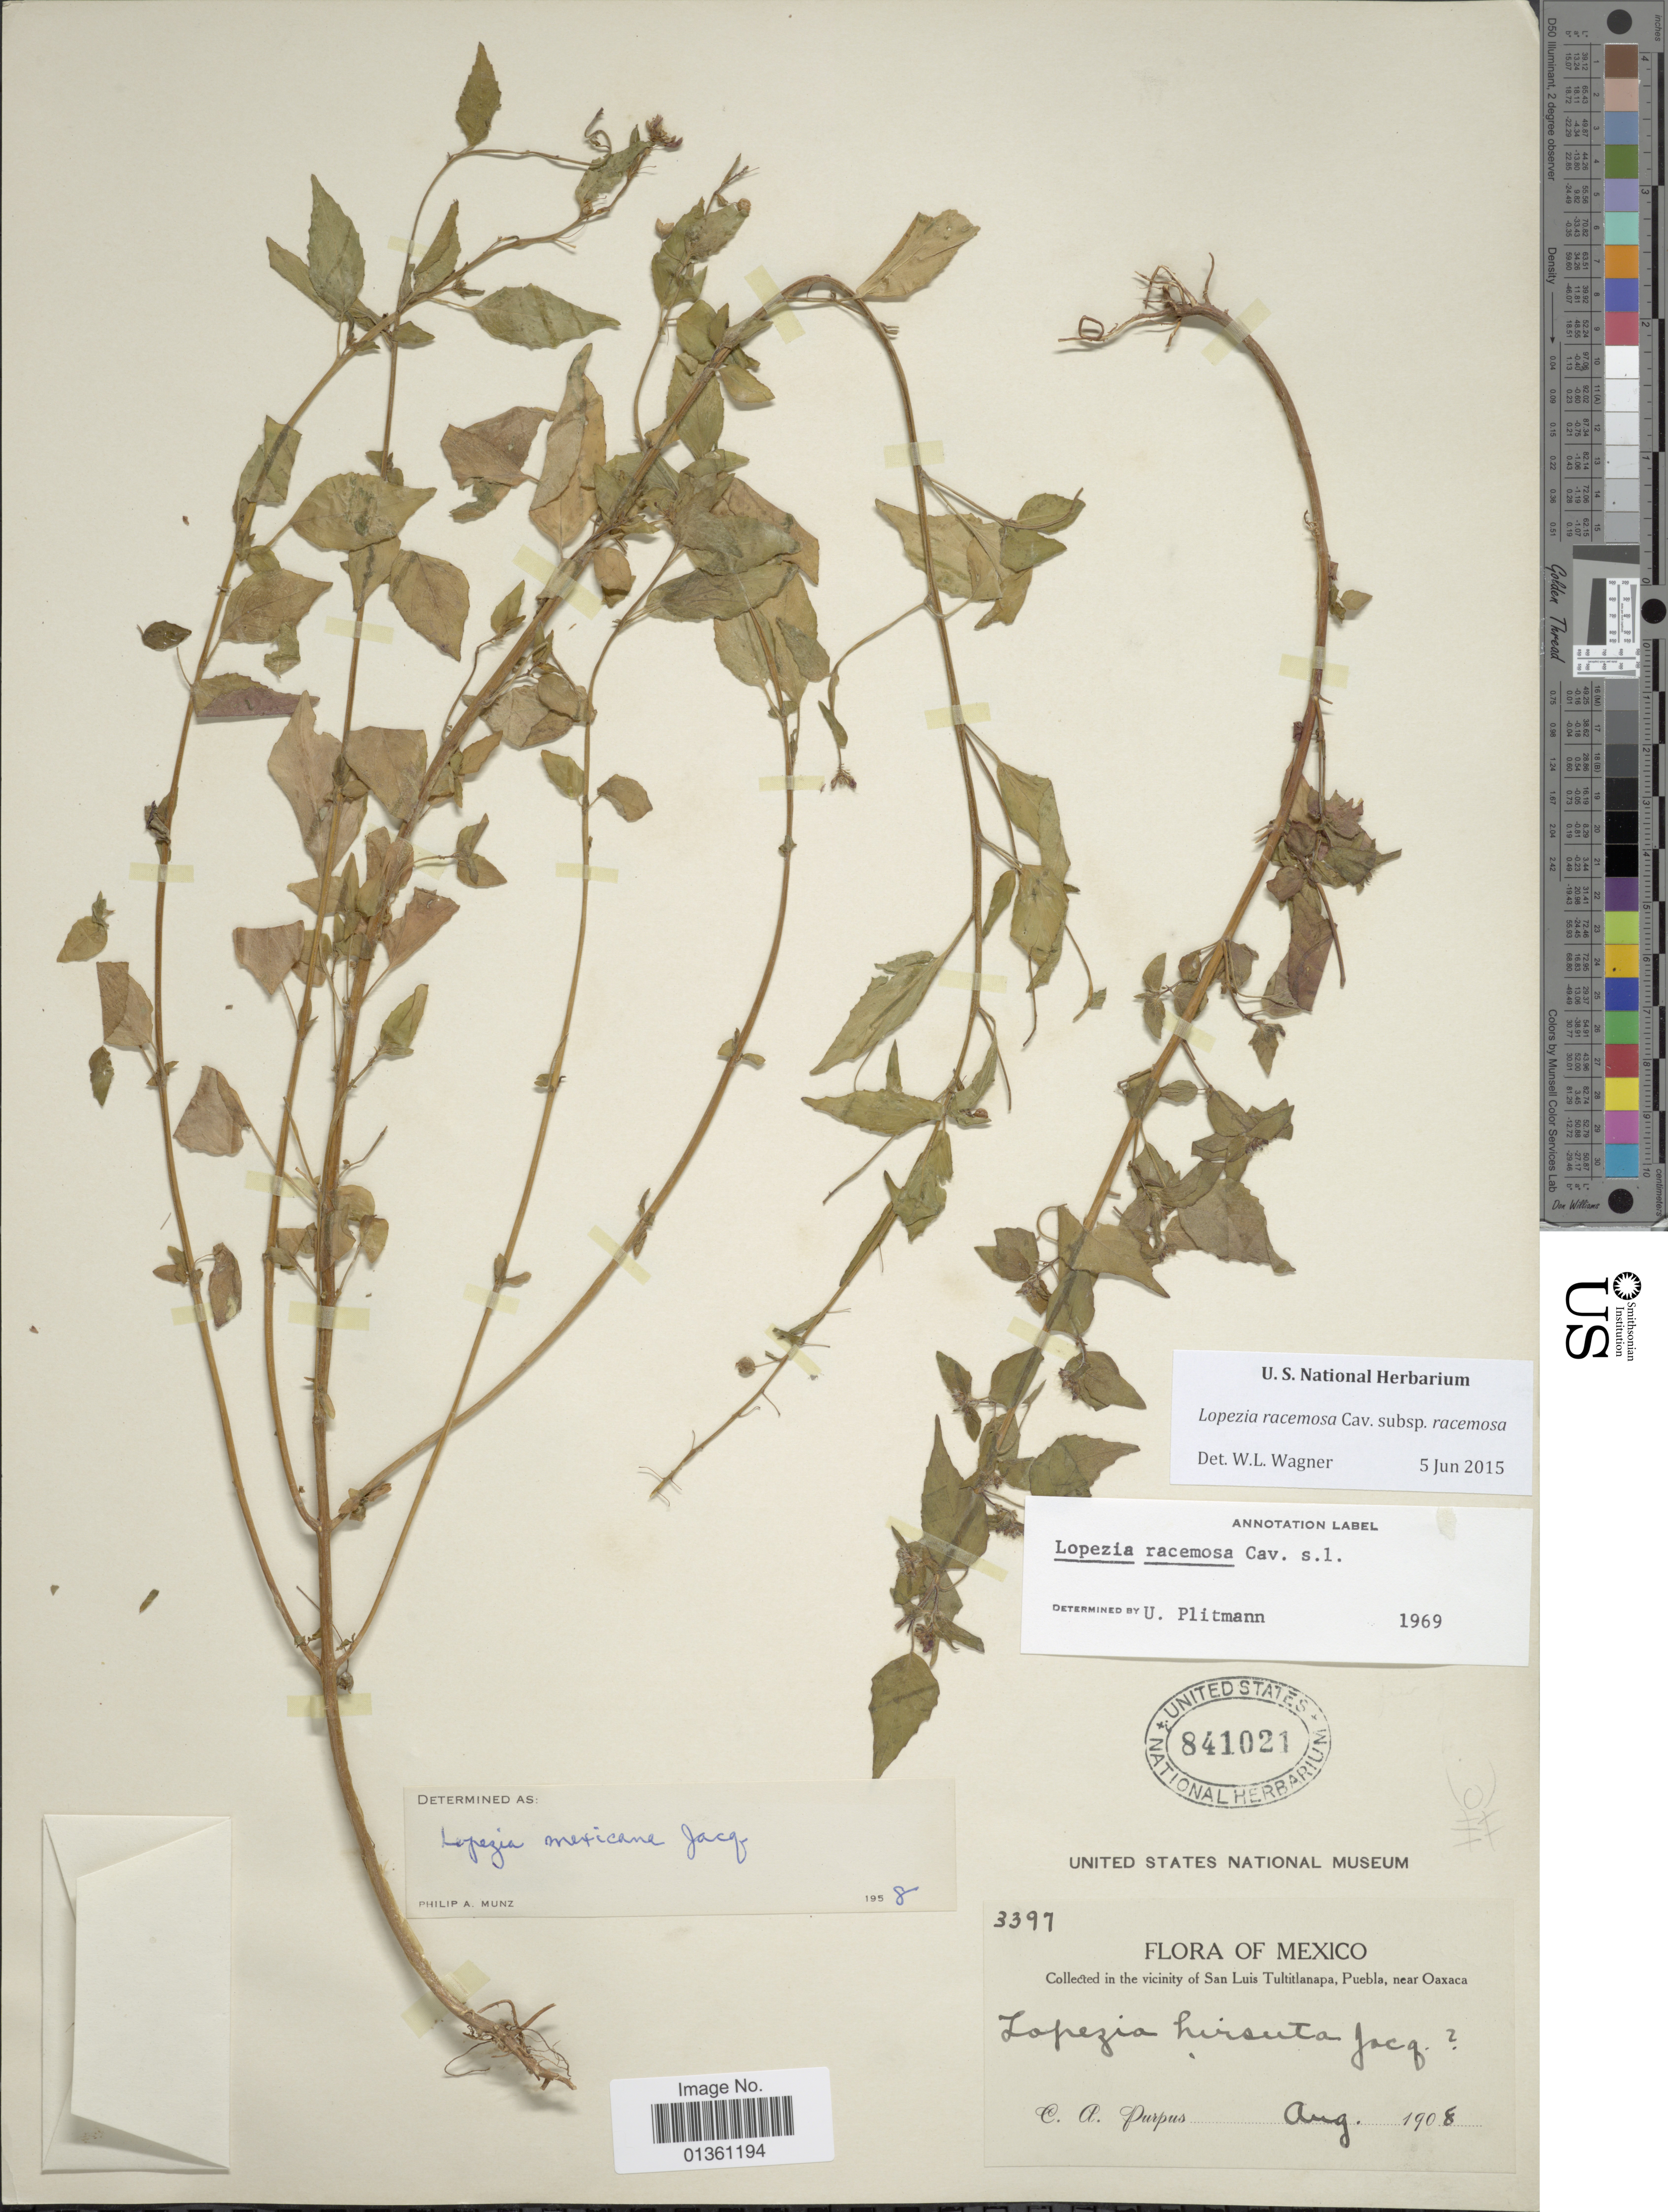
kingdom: Plantae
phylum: Tracheophyta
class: Magnoliopsida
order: Myrtales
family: Onagraceae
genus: Lopezia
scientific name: Lopezia racemosa subsp. racemosa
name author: Cav.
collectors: C. A. Purpus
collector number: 3397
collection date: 1908-08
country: Mexico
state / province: Puebla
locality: In vicinity of San Luis Tultitlanapa, Oaxaca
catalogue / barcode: US 841021